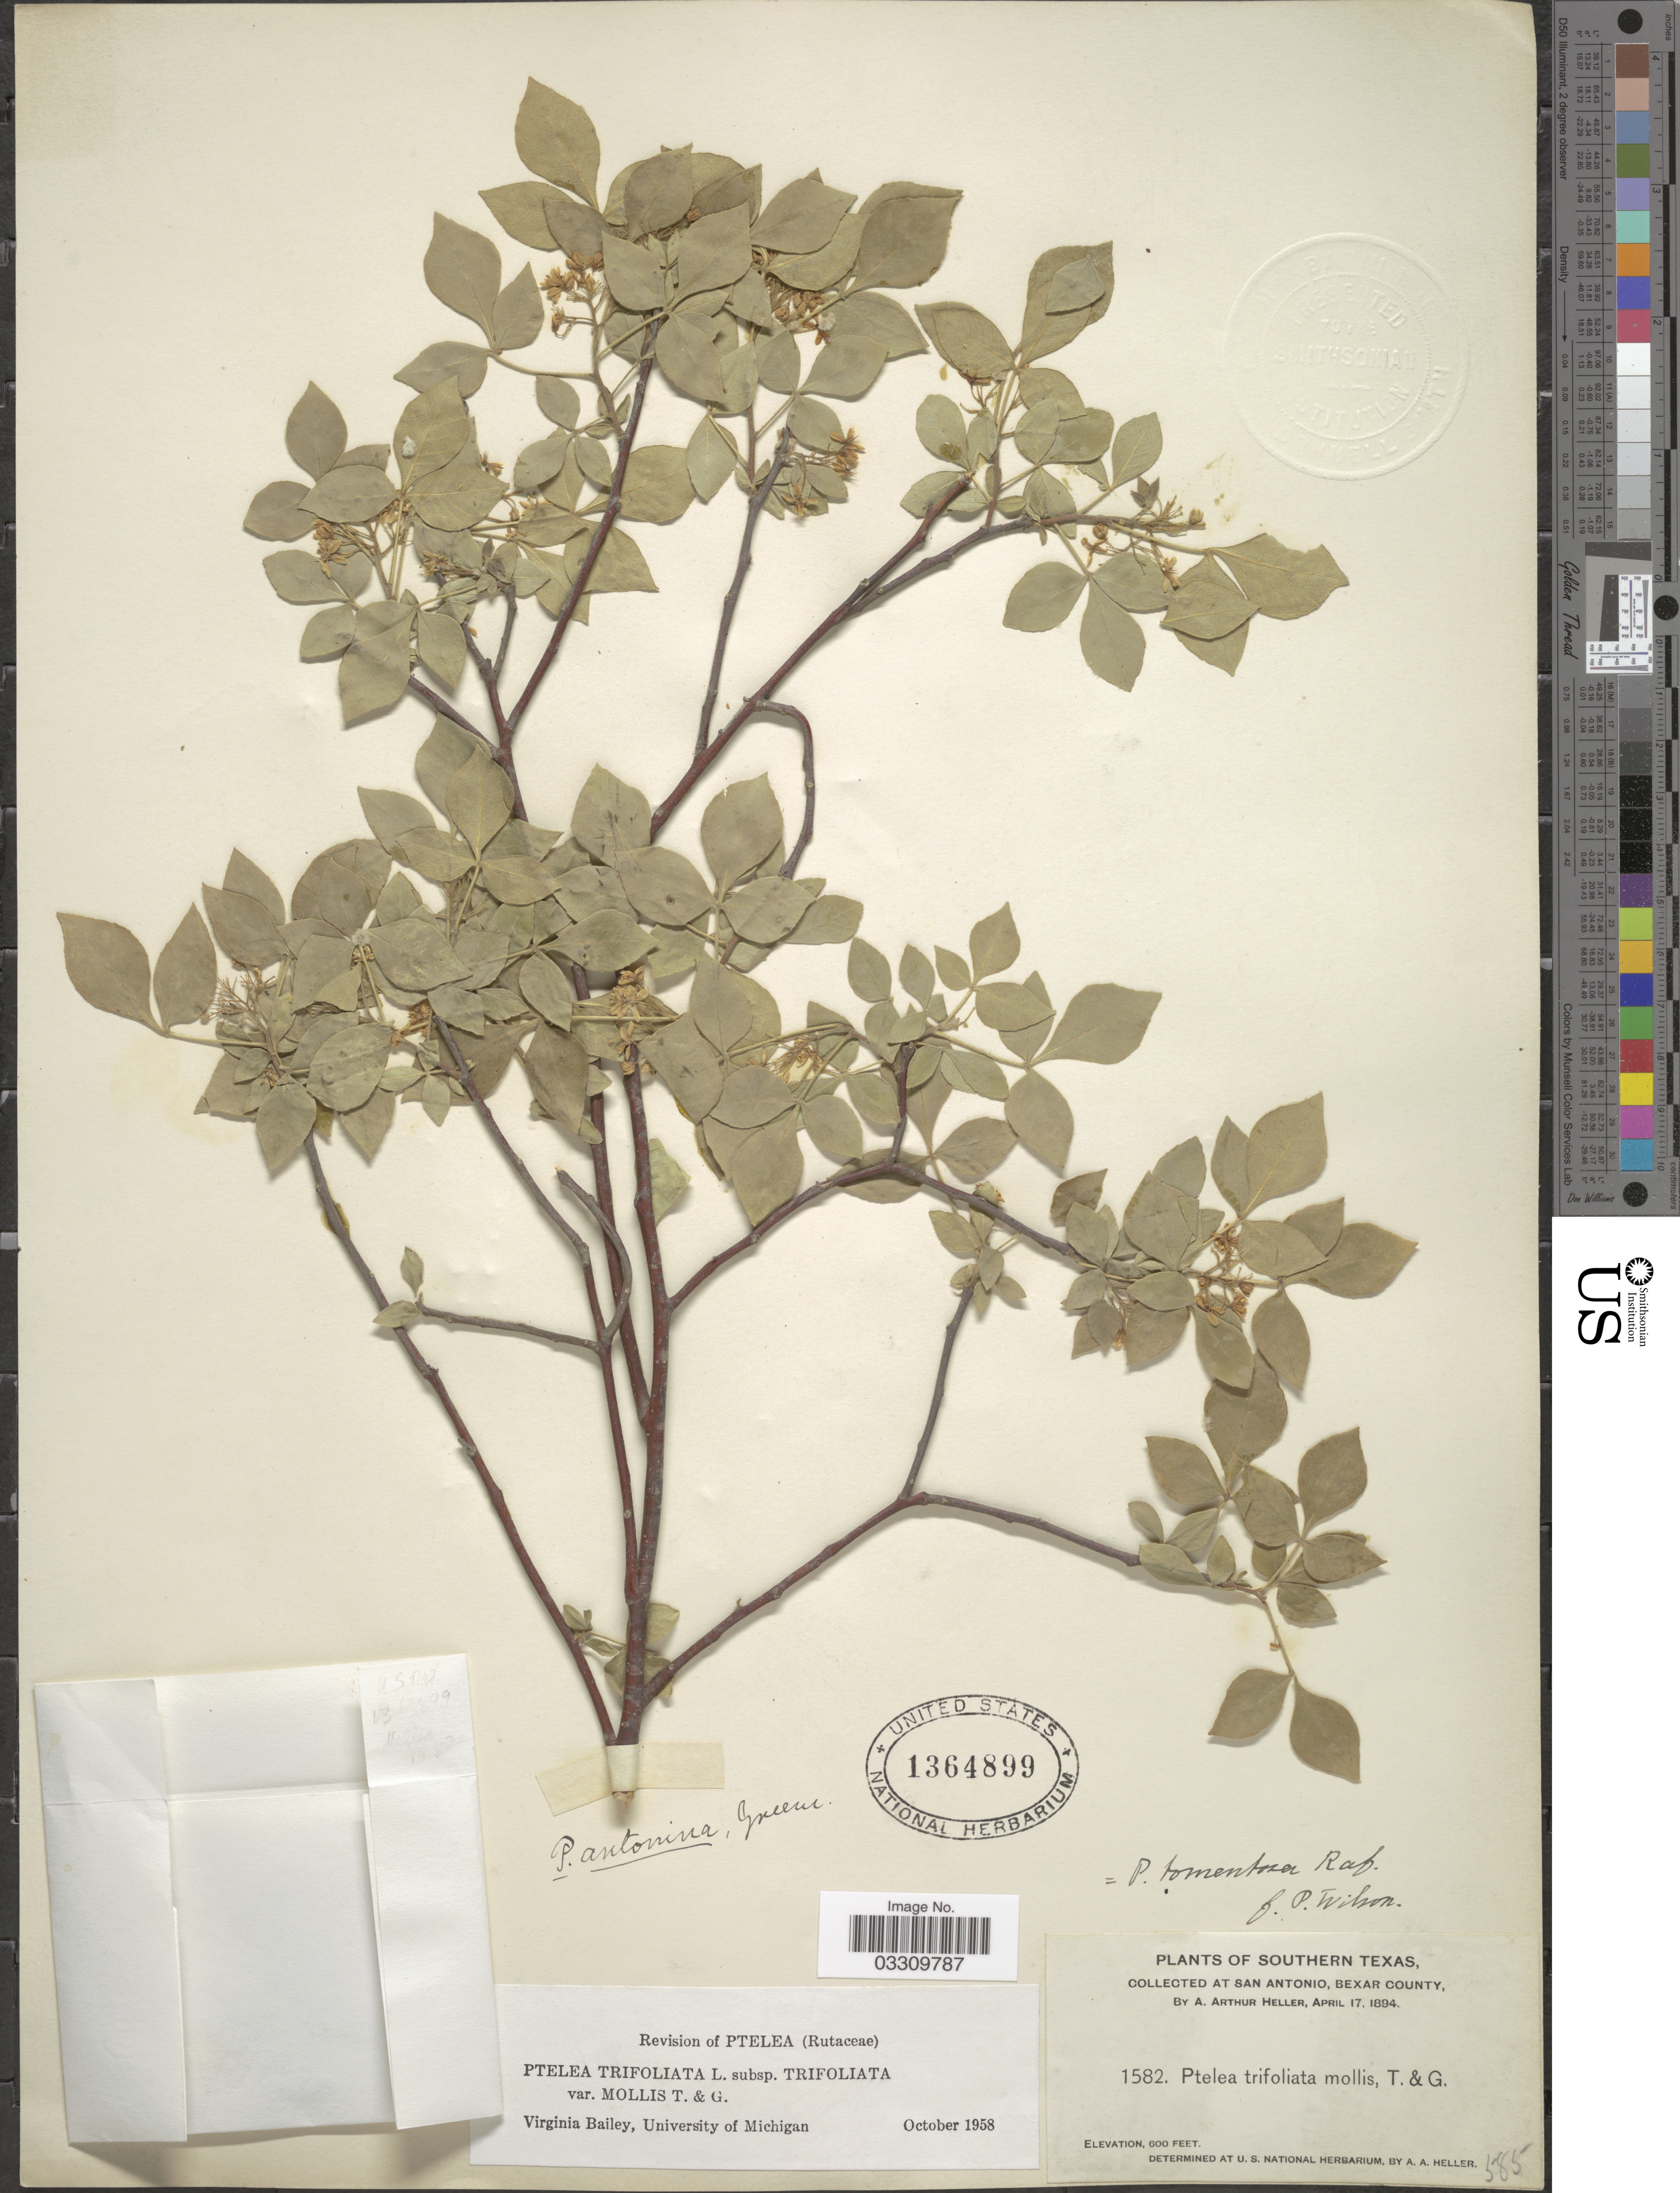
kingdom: Plantae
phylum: Tracheophyta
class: Magnoliopsida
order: Sapindales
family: Rutaceae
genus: Ptelea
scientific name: Ptelea trifoliata var. mollis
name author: Torr. & A. Gray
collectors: A. A. Heller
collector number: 1582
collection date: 1894-04-17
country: United States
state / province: Texas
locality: Southern Texas. San Antonio, Bexar County.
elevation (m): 183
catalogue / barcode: US 1364899